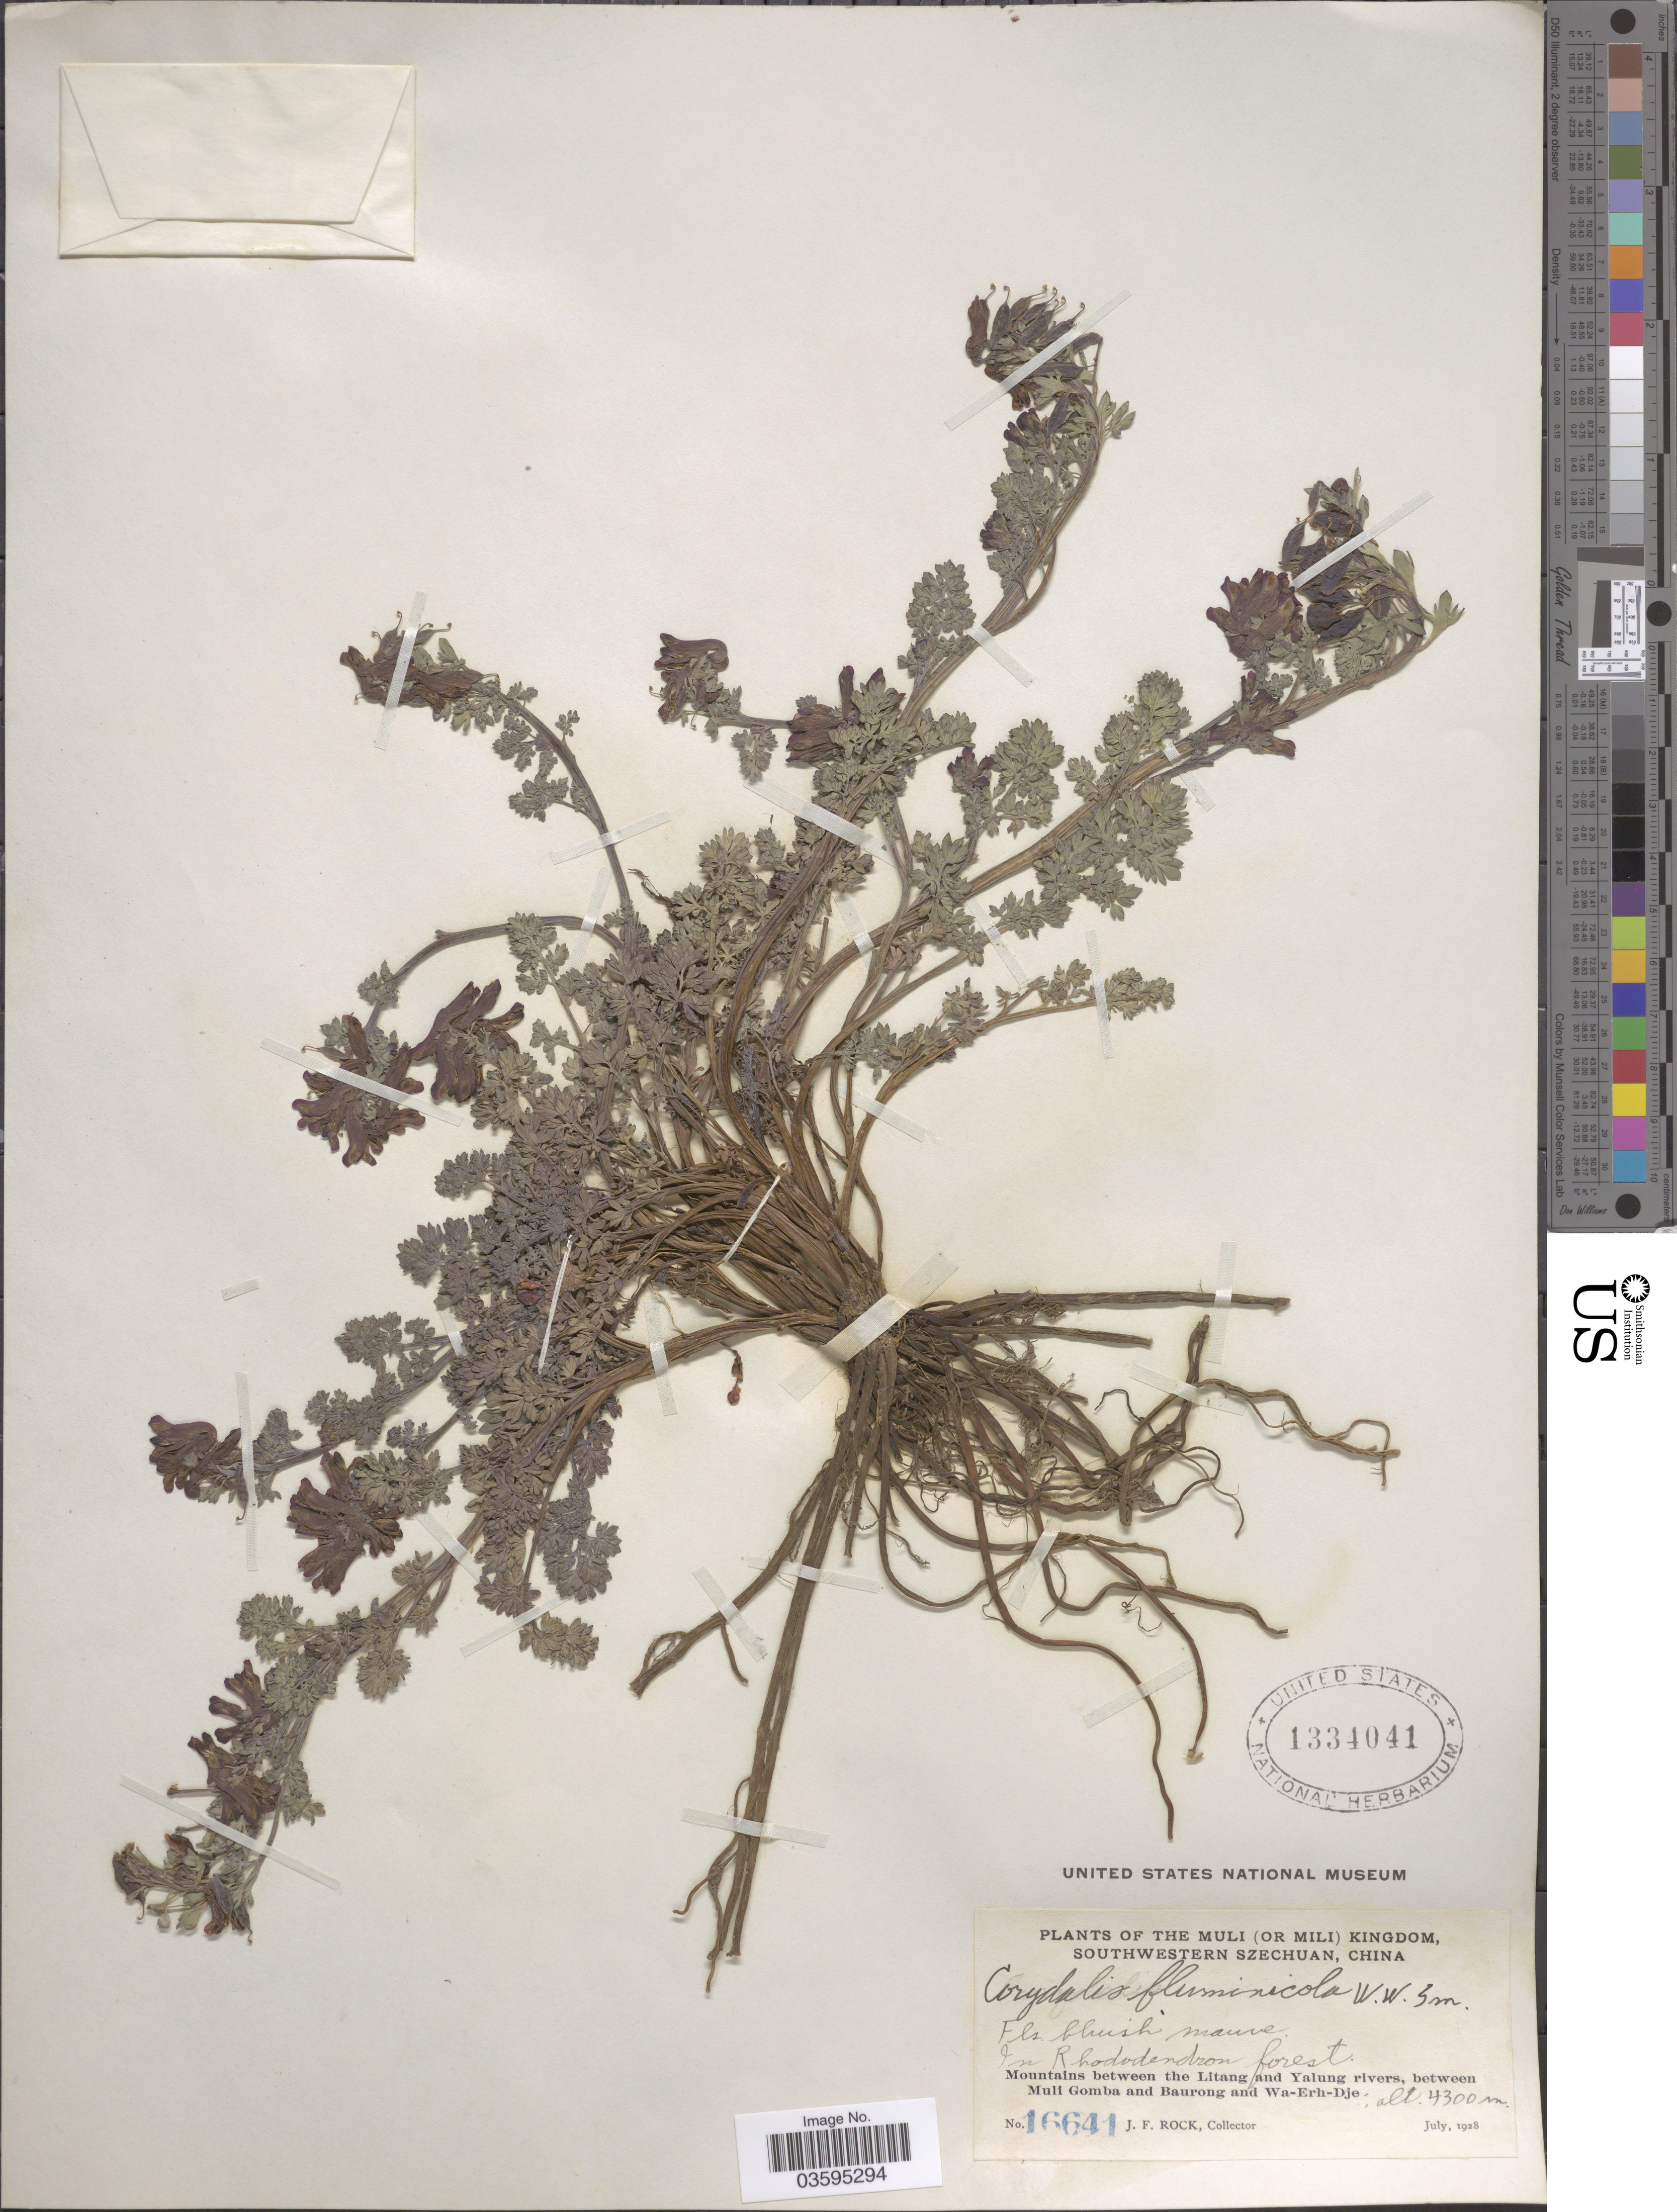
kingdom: Plantae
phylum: Tracheophyta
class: Magnoliopsida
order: Ranunculales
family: Papaveraceae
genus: Corydalis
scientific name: Corydalis hamata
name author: Franch.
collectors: J. Rock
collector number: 16641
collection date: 1928-07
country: China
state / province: Sichuan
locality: The Muli (or Mili) Kingdom, Southwestern Szechuan. In Rhododendron forest. Mountains between the Litang and Yalung rivers, between Muli Gomba and Baurong and Wa-Erh-Dje.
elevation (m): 4300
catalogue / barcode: US 1334041